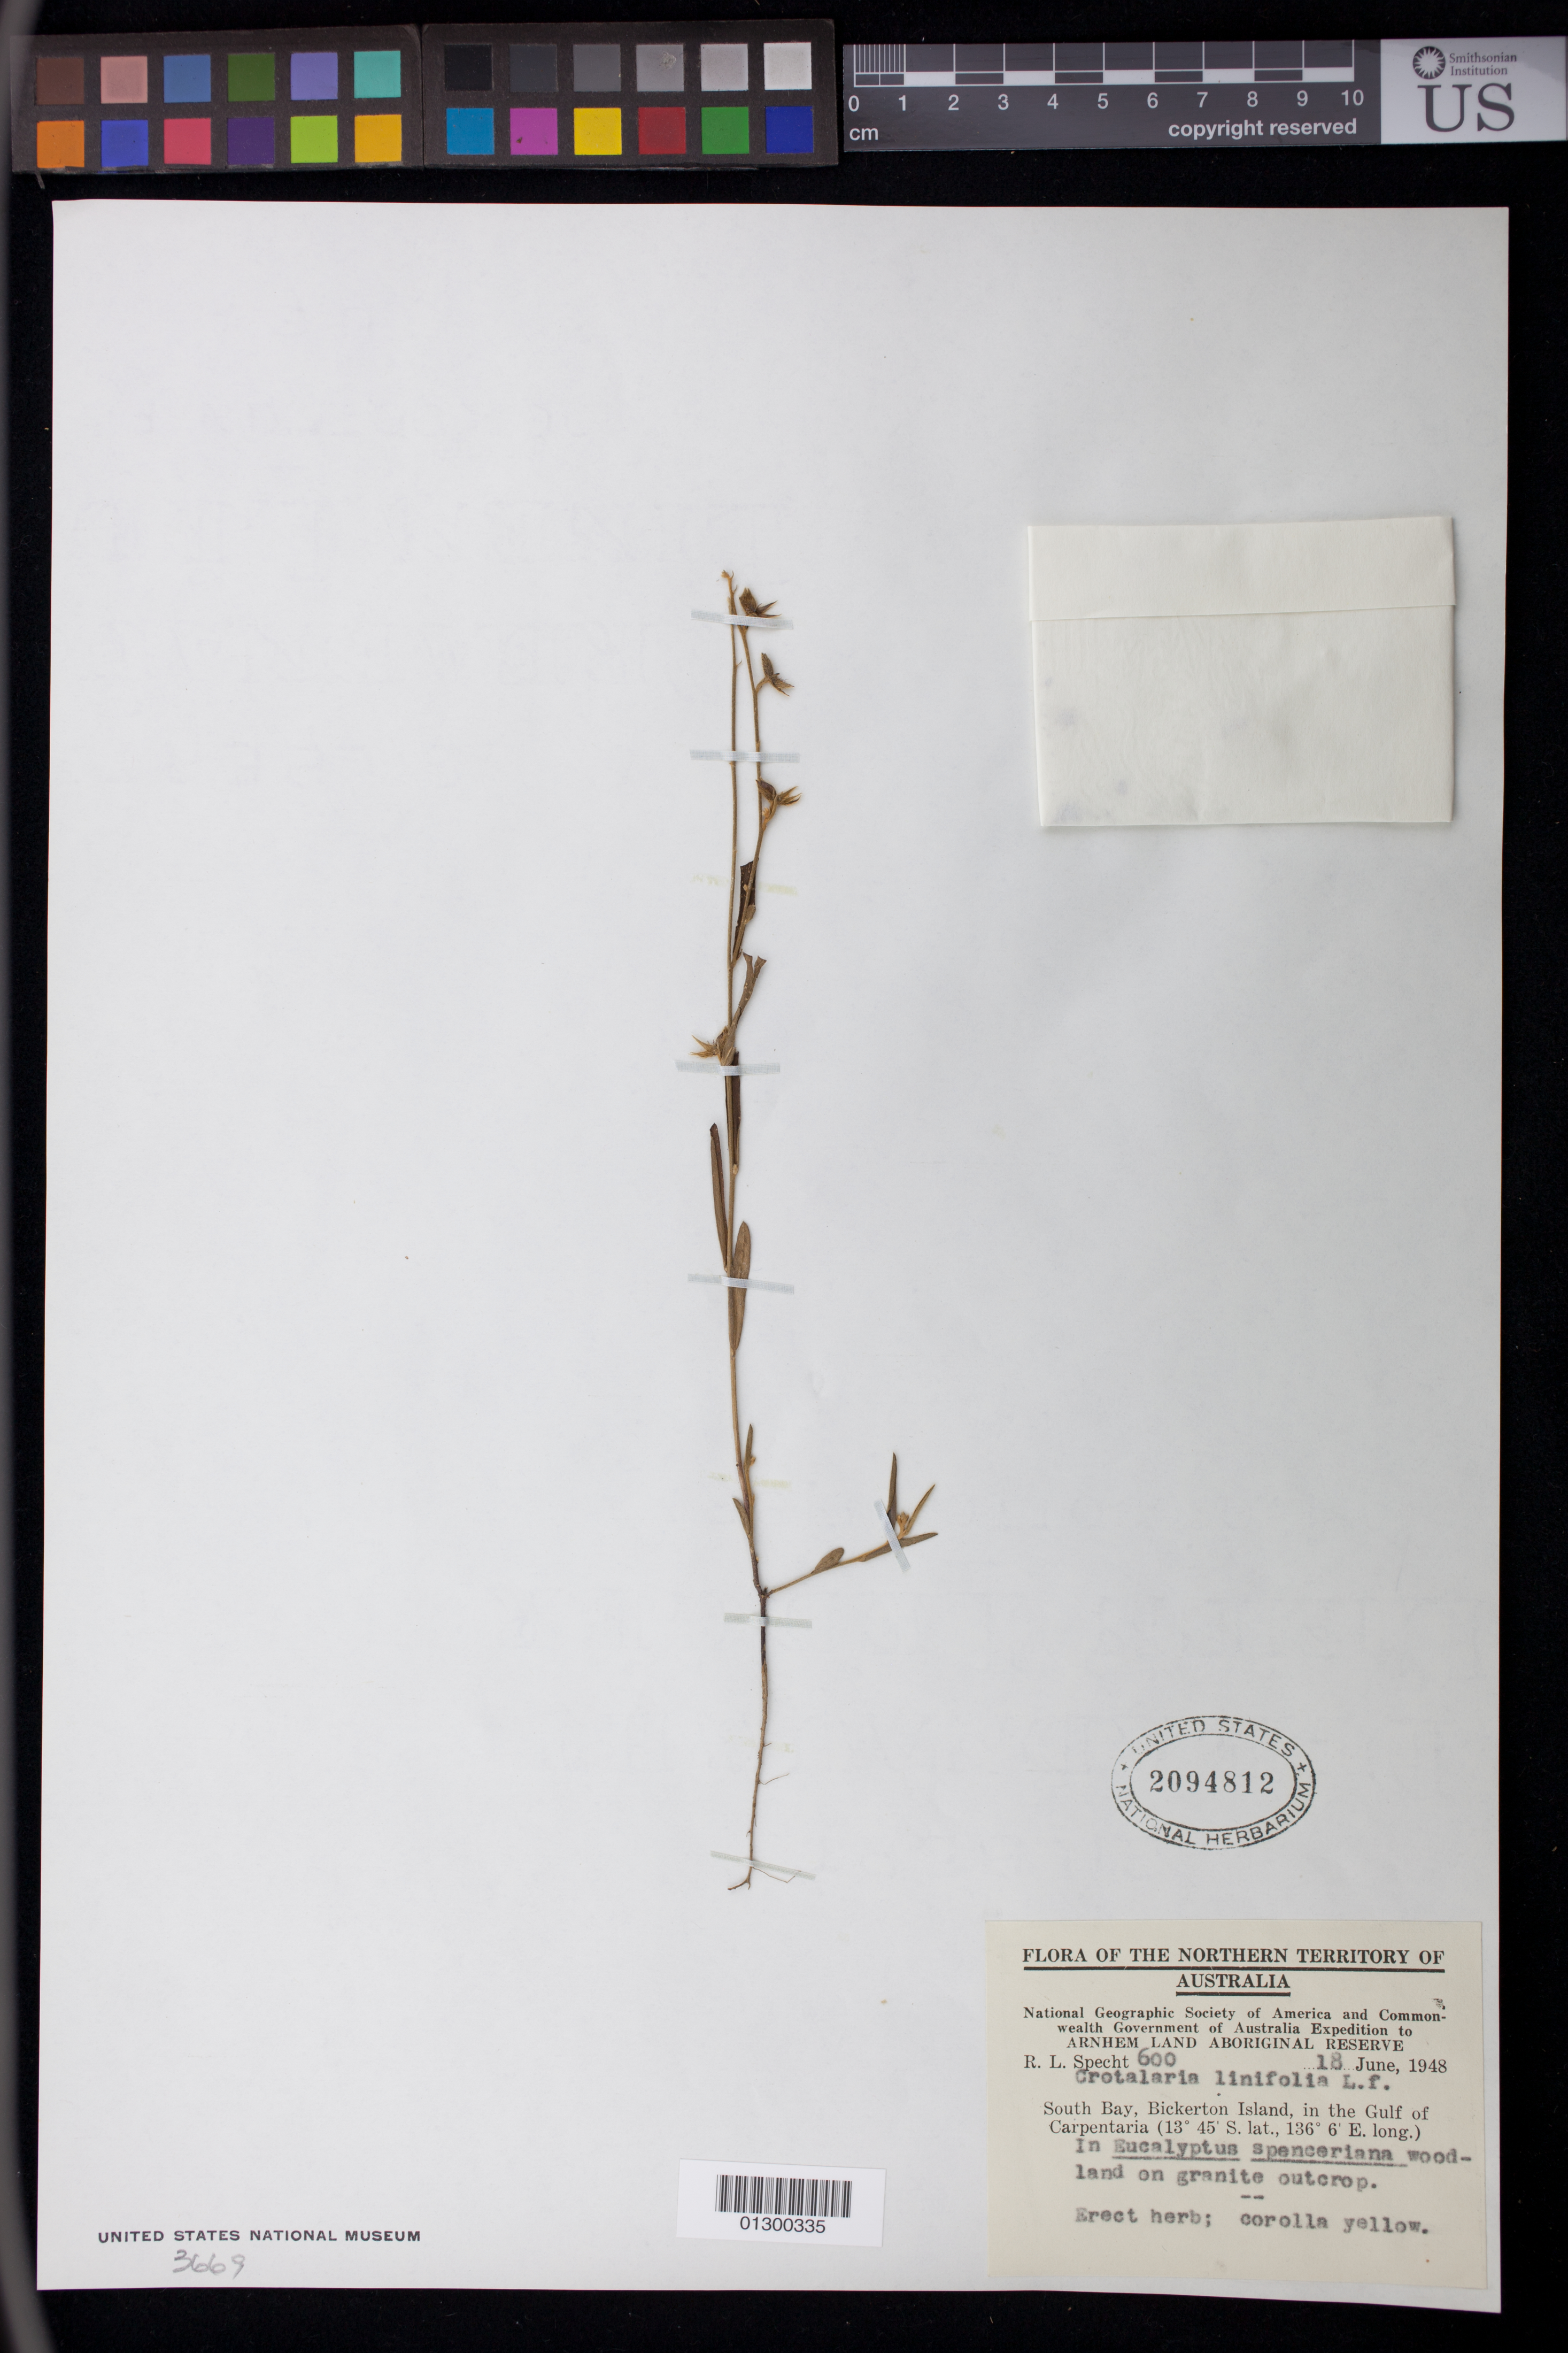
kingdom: Plantae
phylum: Tracheophyta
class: Magnoliopsida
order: Fabales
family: Fabaceae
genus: Crotalaria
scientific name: Crotalaria linifolia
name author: L. f.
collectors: R. L. Specht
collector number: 600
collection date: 1948-06-18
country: Australia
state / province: Northern Territory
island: Bickerton Island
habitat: In Eucalyptus spenceriana woodland on granite outcrop.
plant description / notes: Erect herb; corolla yellow.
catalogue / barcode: US 2094812